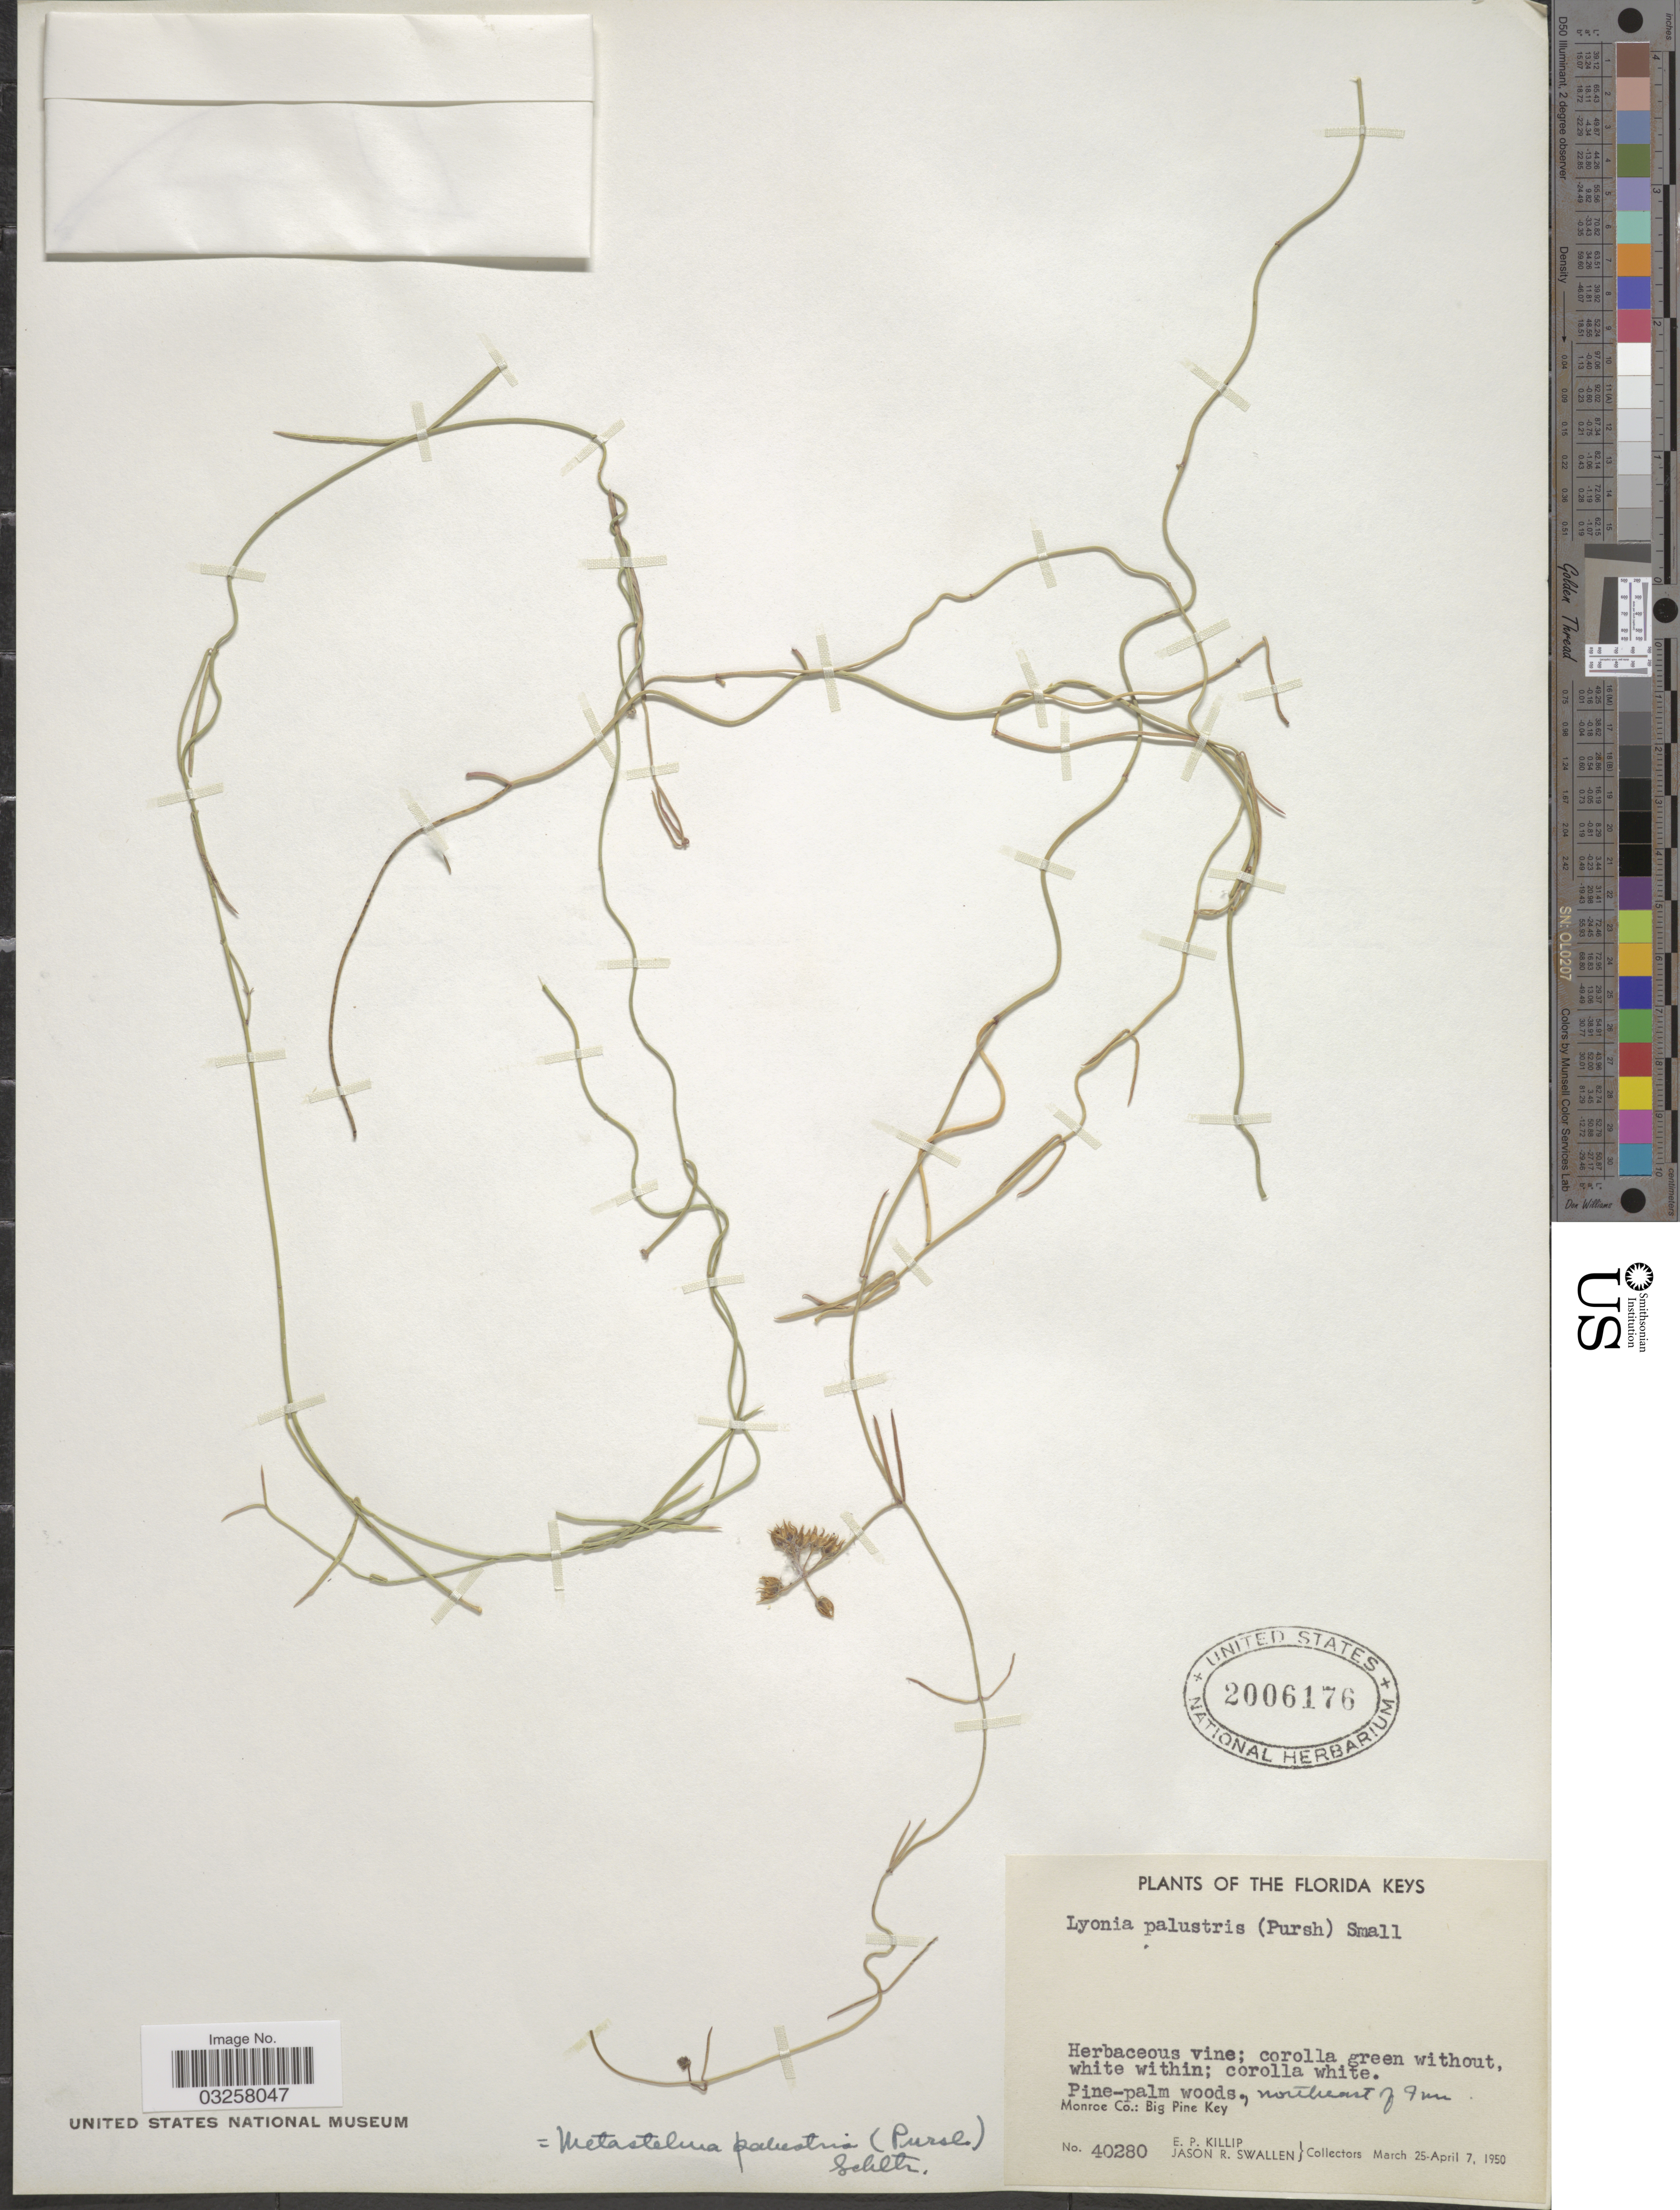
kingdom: Plantae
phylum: Tracheophyta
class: Magnoliopsida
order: Gentianales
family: Apocynaceae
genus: Metastelma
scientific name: Metastelma palustre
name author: (Pursh) Schltr.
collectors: E. P. Killip & J. R. Swallen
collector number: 40280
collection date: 1950-03-25/1950-04-07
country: United States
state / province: Florida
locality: The Florida Keys. Pine-palm woods, northeast of Inn. Monroe Co.: Big Pine Key.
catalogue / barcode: US 2006176